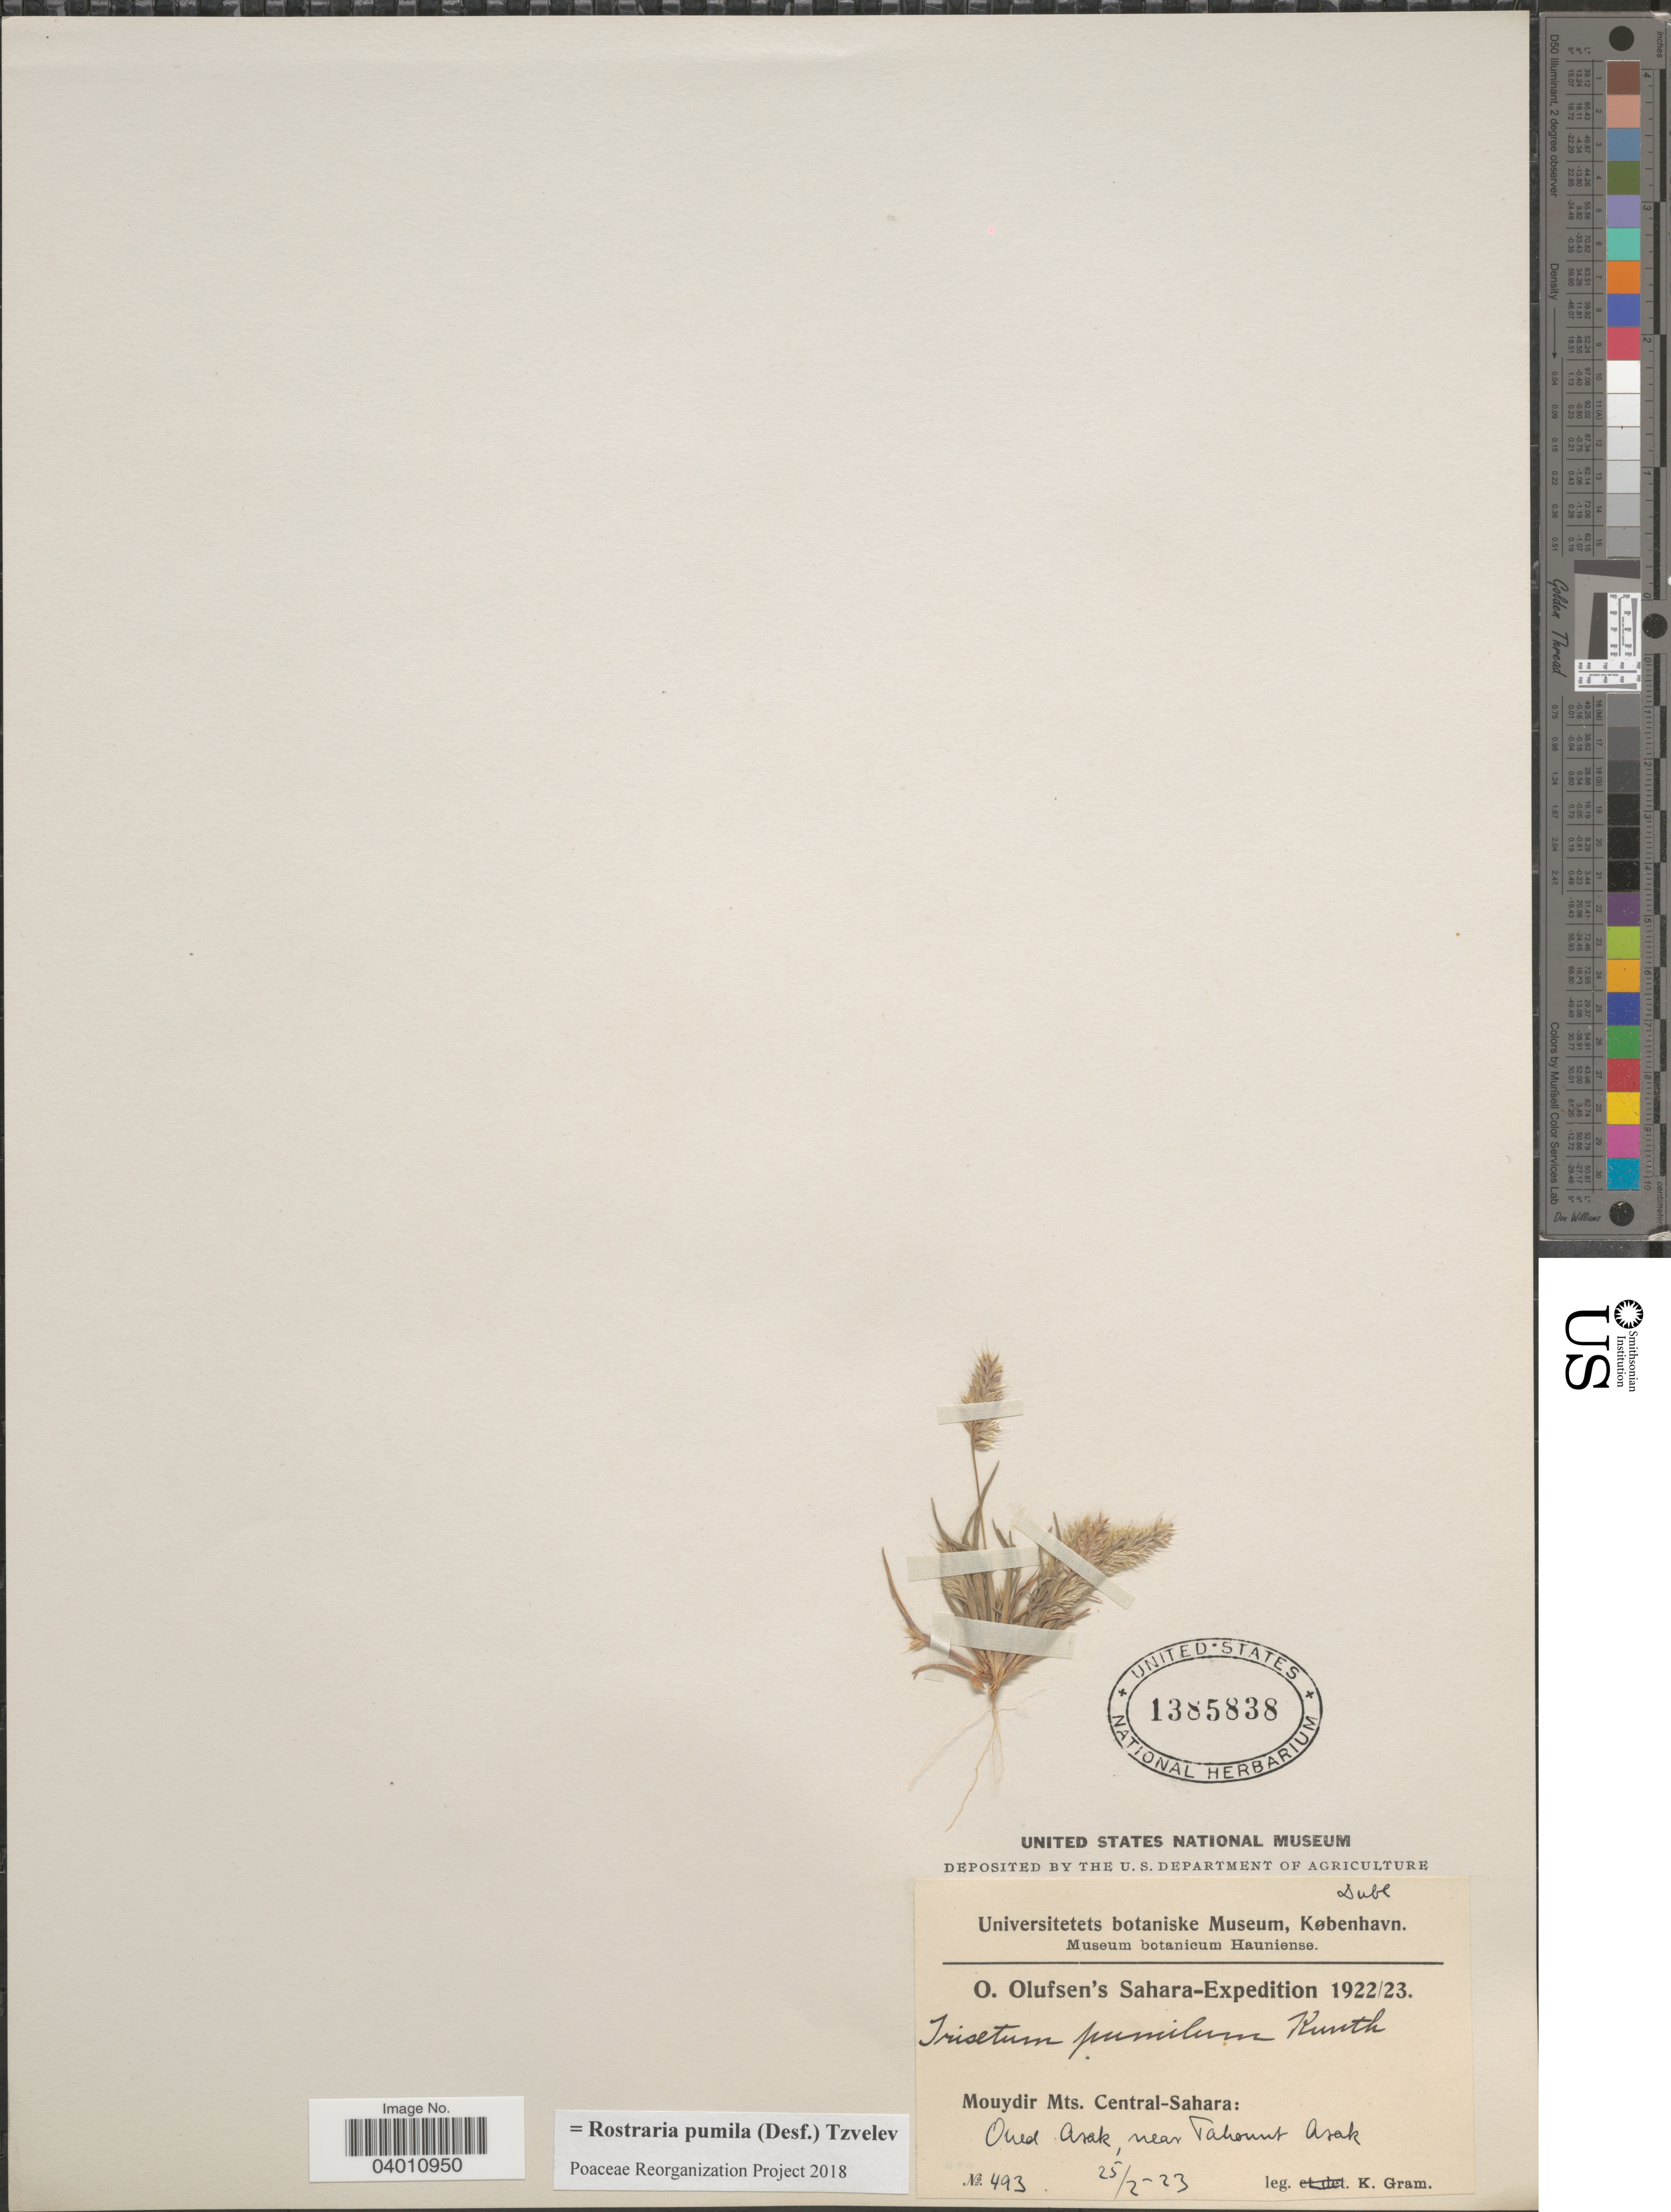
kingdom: Plantae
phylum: Tracheophyta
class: Liliopsida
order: Poales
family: Poaceae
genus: Rostraria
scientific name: Rostraria pumila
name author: (Desf.) Tzvelev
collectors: K. Gram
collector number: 493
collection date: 1923-02-25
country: Algeria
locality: Mouydir Mts. Central-Sahara: Oued Asak, near Tahount Asak.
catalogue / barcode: US 1385838